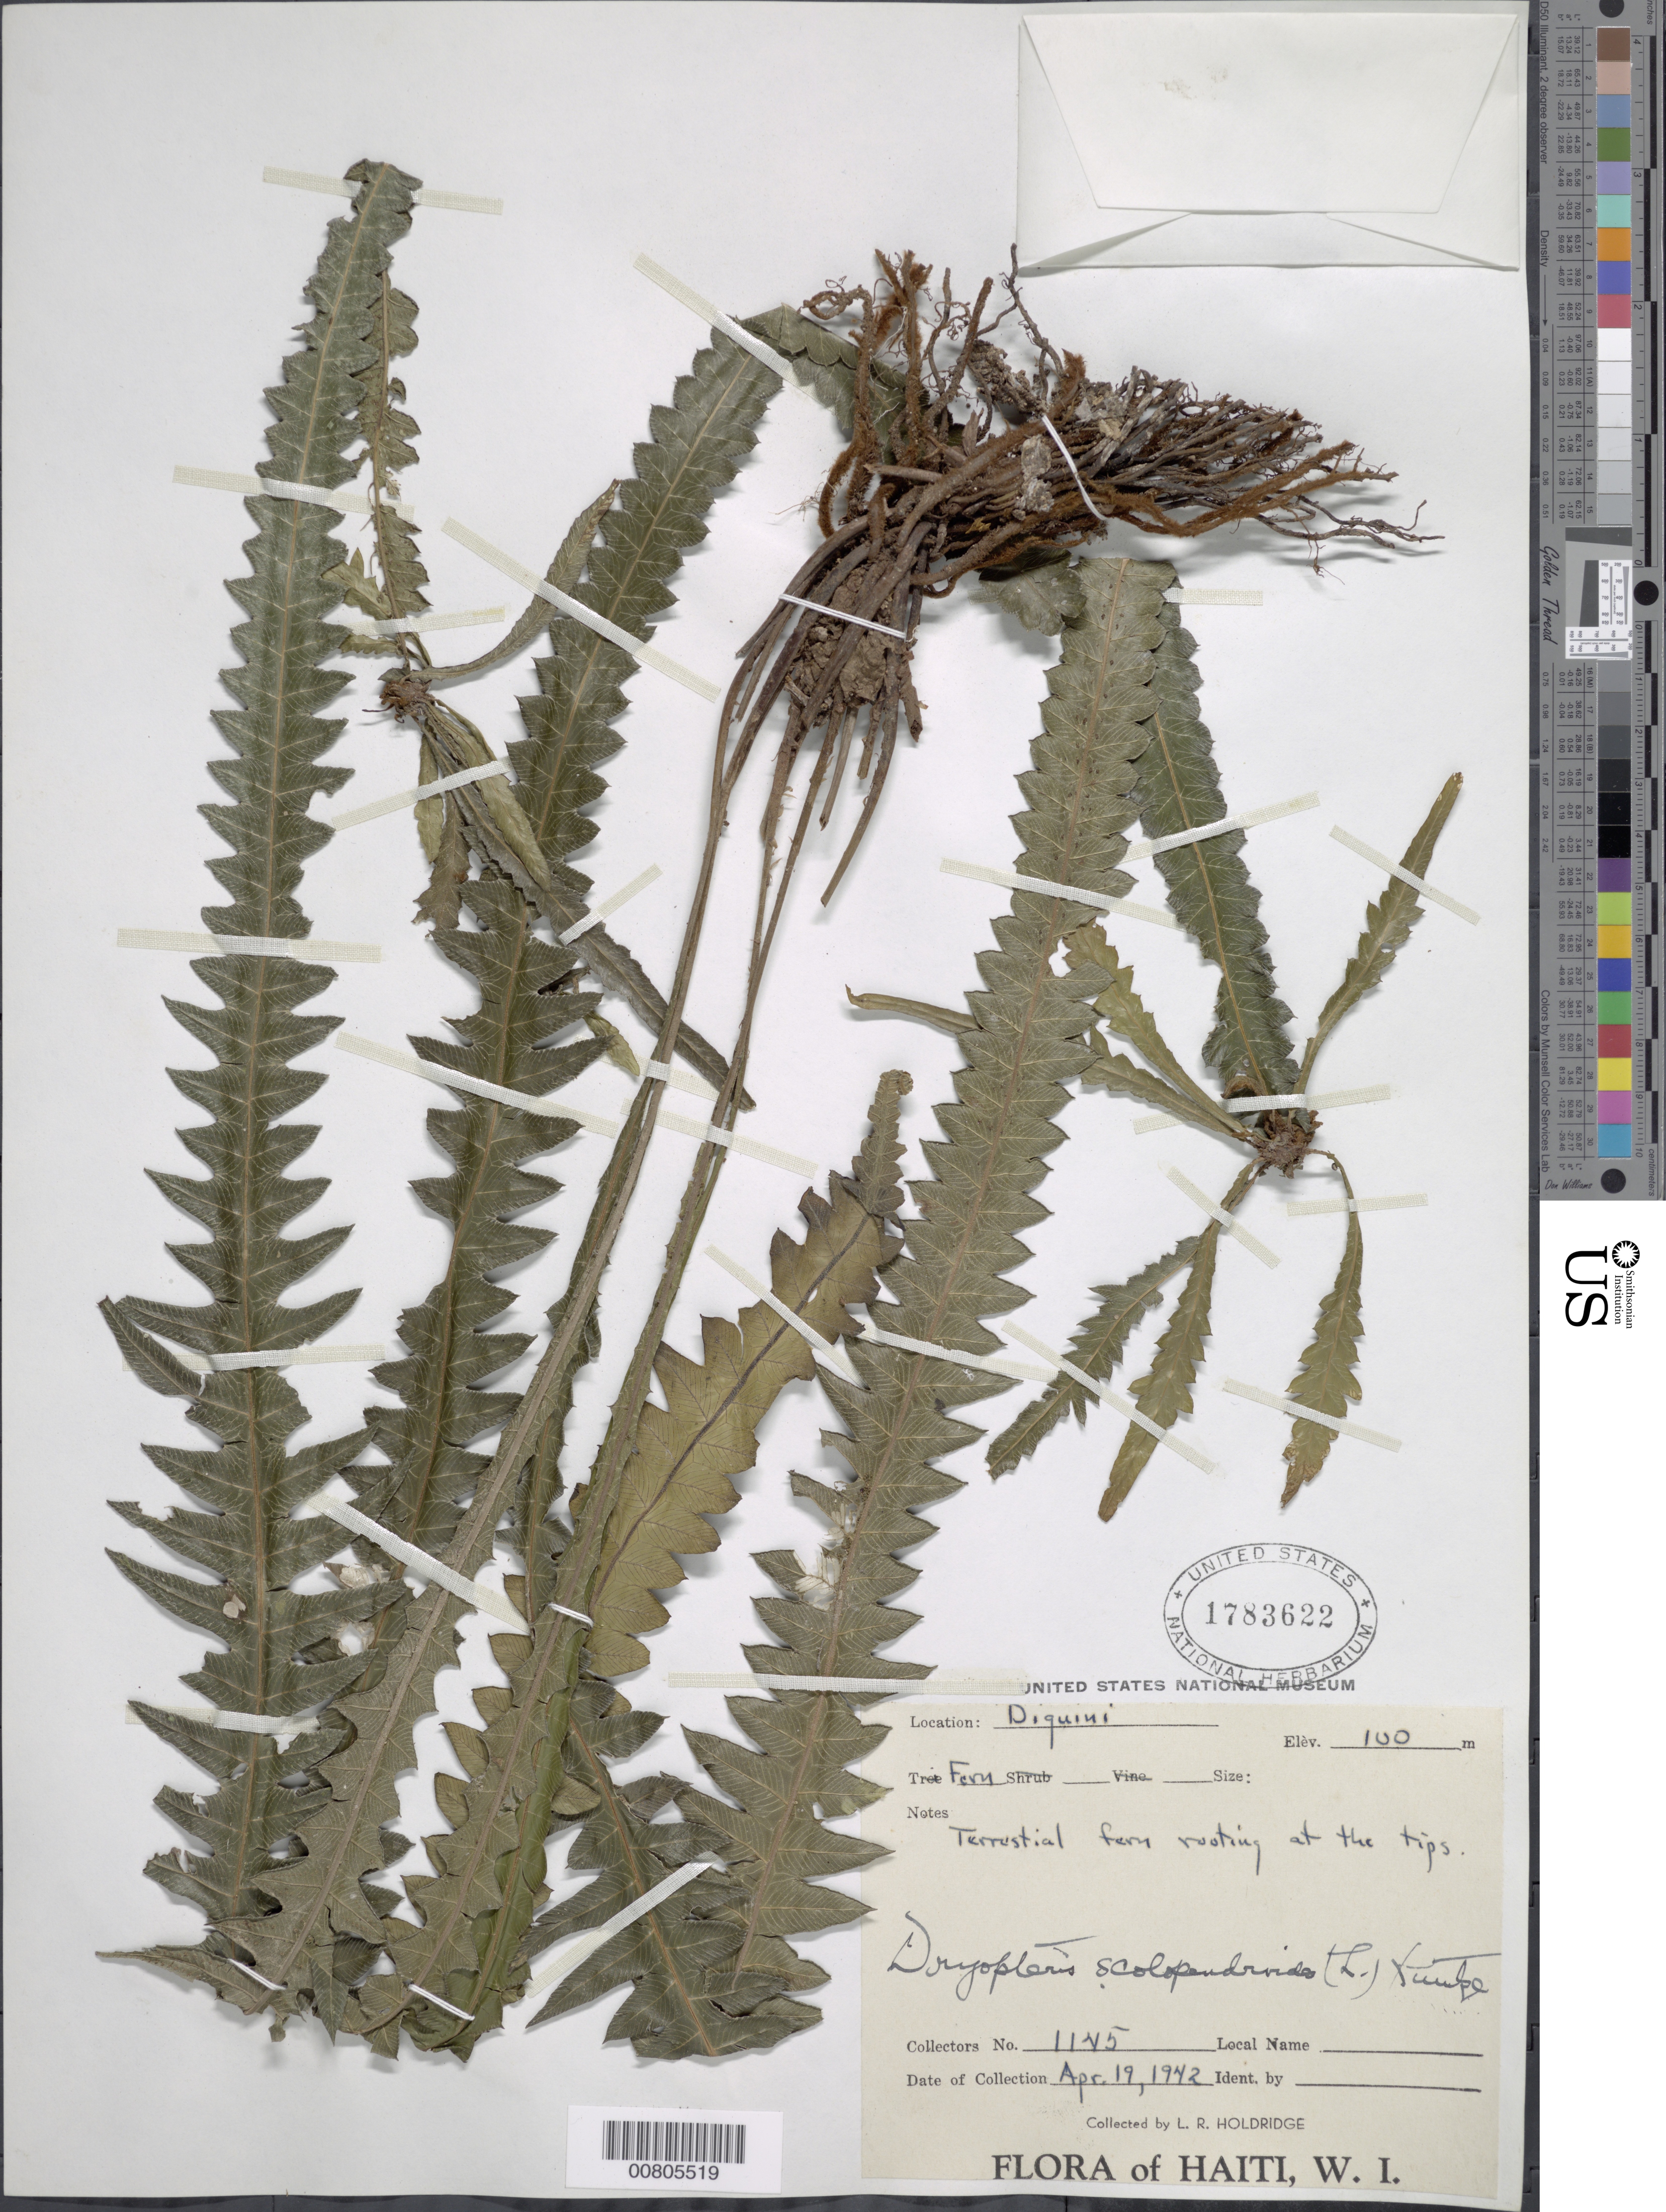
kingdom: Plantae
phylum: Tracheophyta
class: Polypodiopsida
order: Polypodiales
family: Thelypteridaceae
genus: Goniopteris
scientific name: Goniopteris scolopendrioides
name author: (L.) C. Presl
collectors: L. Holdridge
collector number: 1145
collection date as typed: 19 Apr 1942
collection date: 1942-04-19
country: Haiti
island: Hispaniola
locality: Diquini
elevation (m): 100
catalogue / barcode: US 1783622